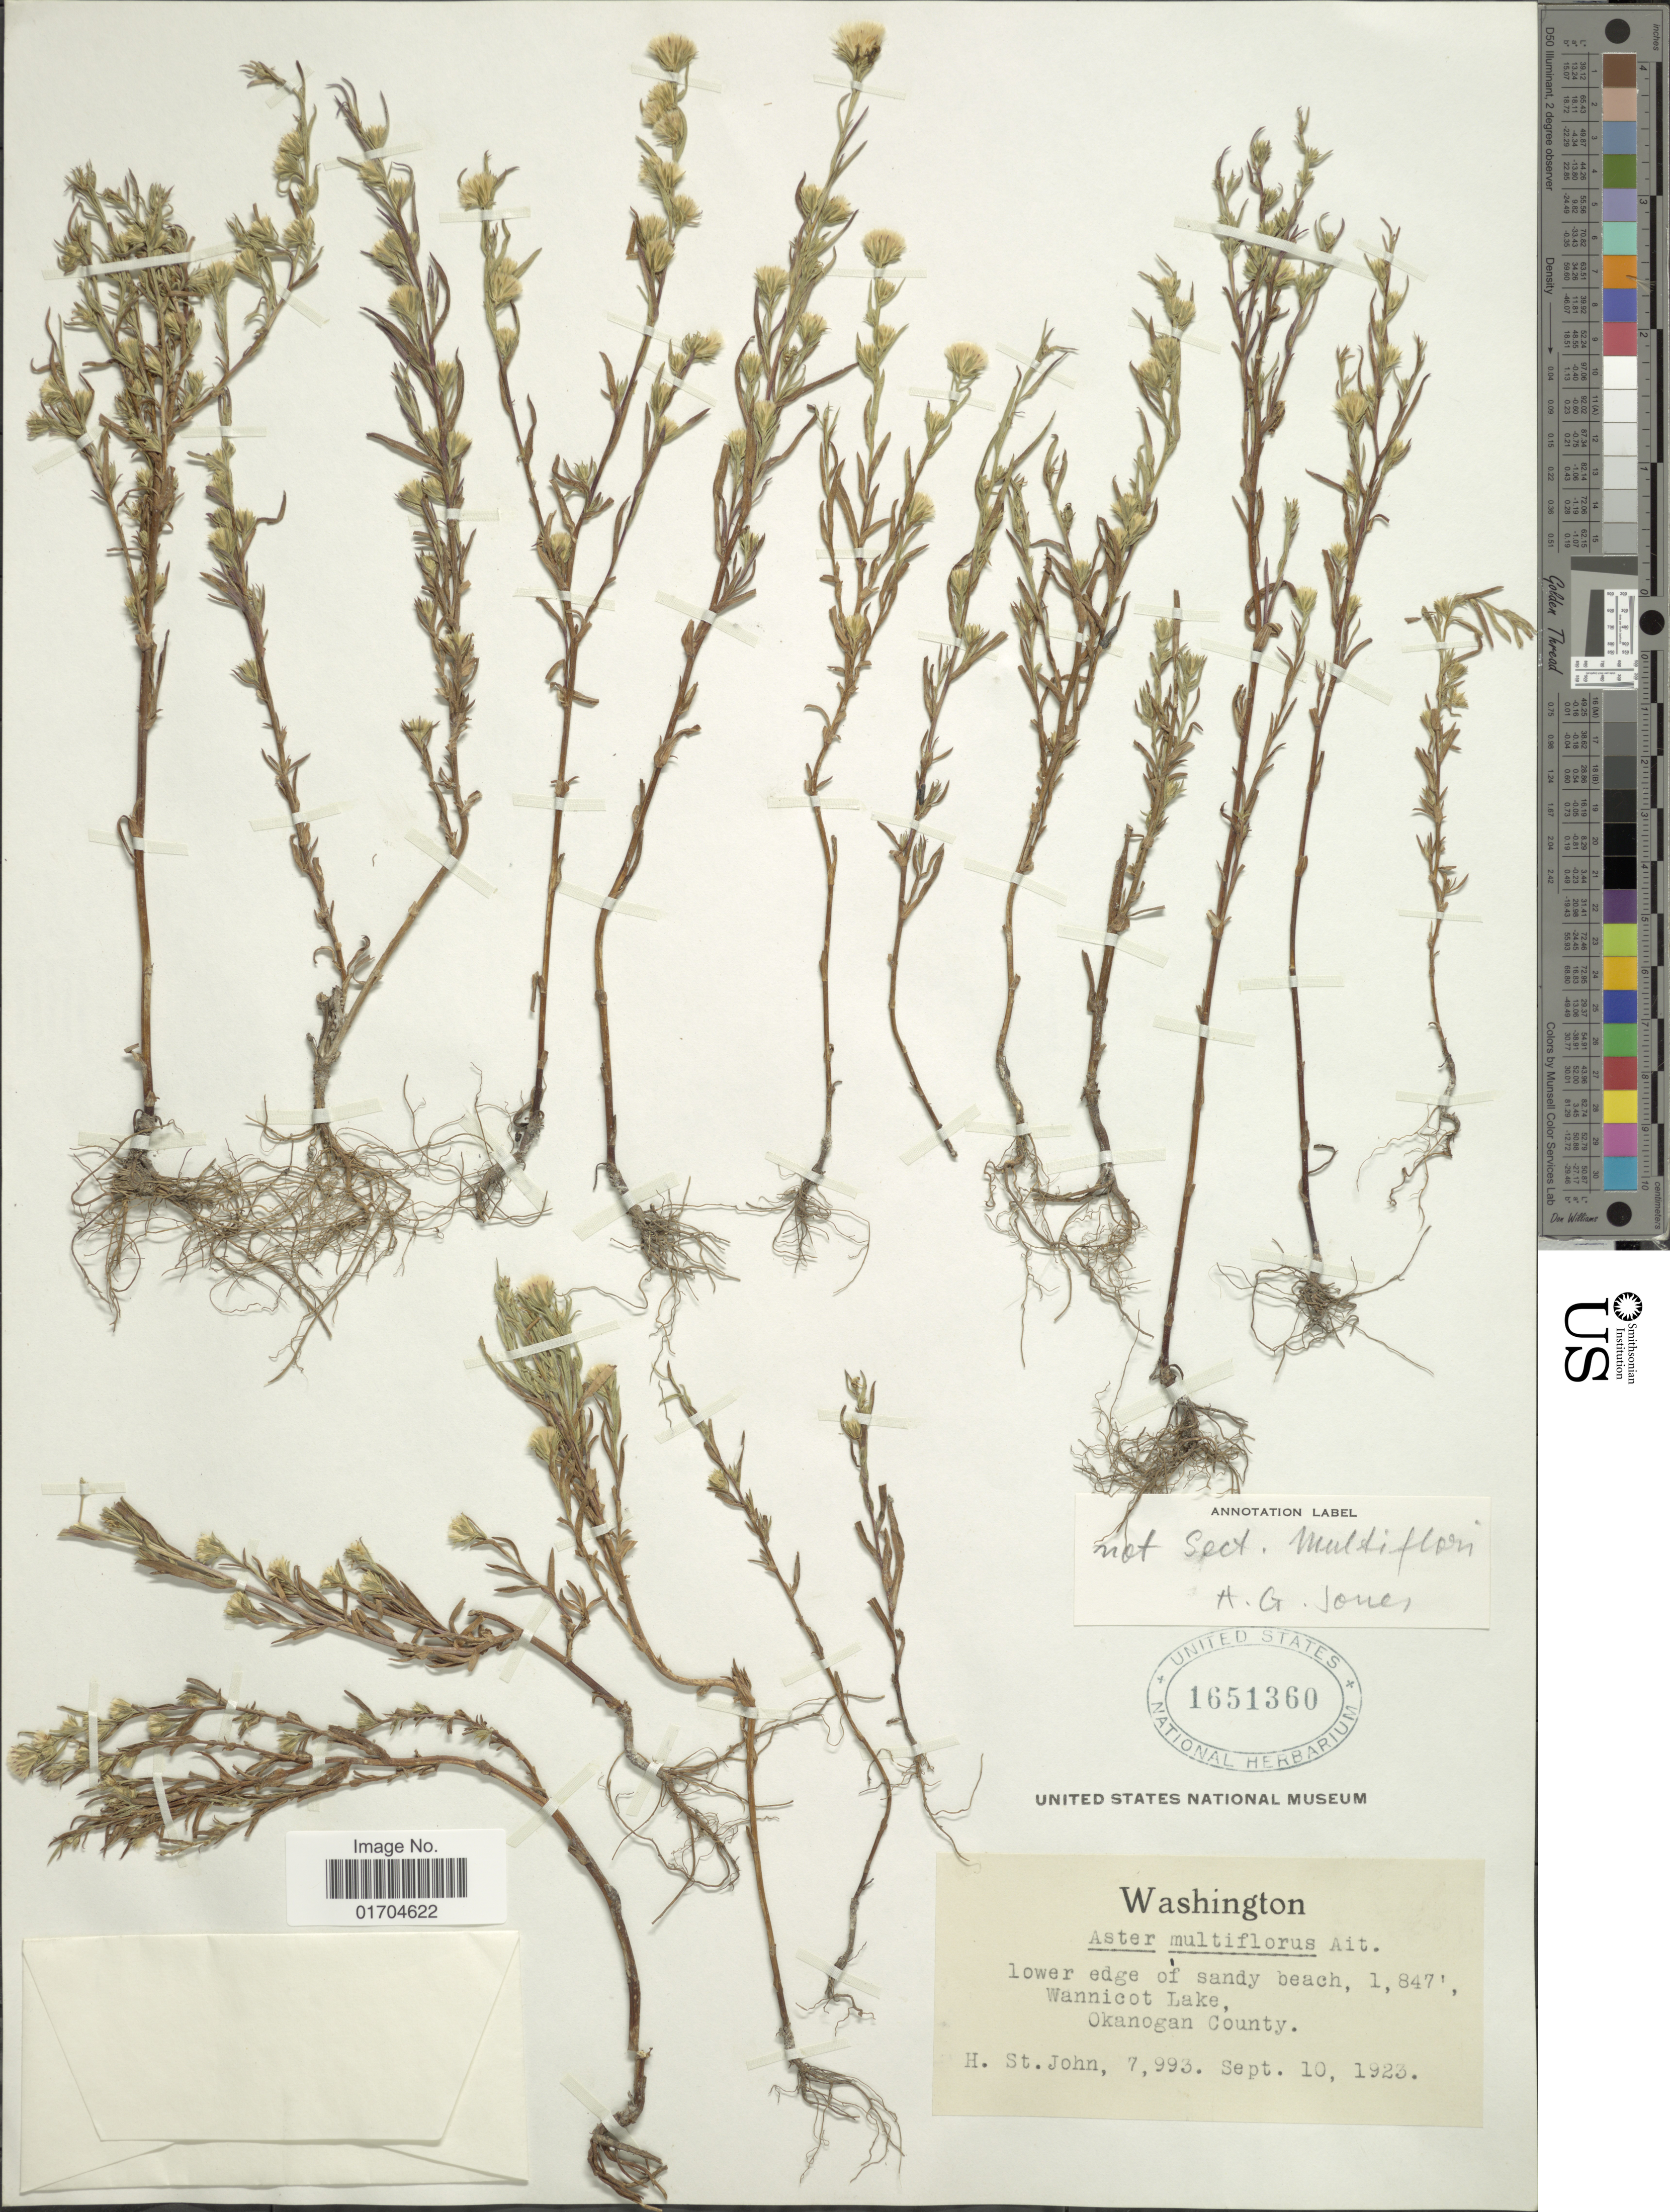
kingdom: Plantae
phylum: Tracheophyta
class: Magnoliopsida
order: Asterales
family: Asteraceae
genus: Symphyotrichum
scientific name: Symphyotrichum sp.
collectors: H. St. John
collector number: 7993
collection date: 1923-09-10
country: United States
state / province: Washington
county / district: Okanogan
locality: Lower edge of sandy beach, 1,847', Wannicot Lake, Okanogan County.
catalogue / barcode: US 1651360